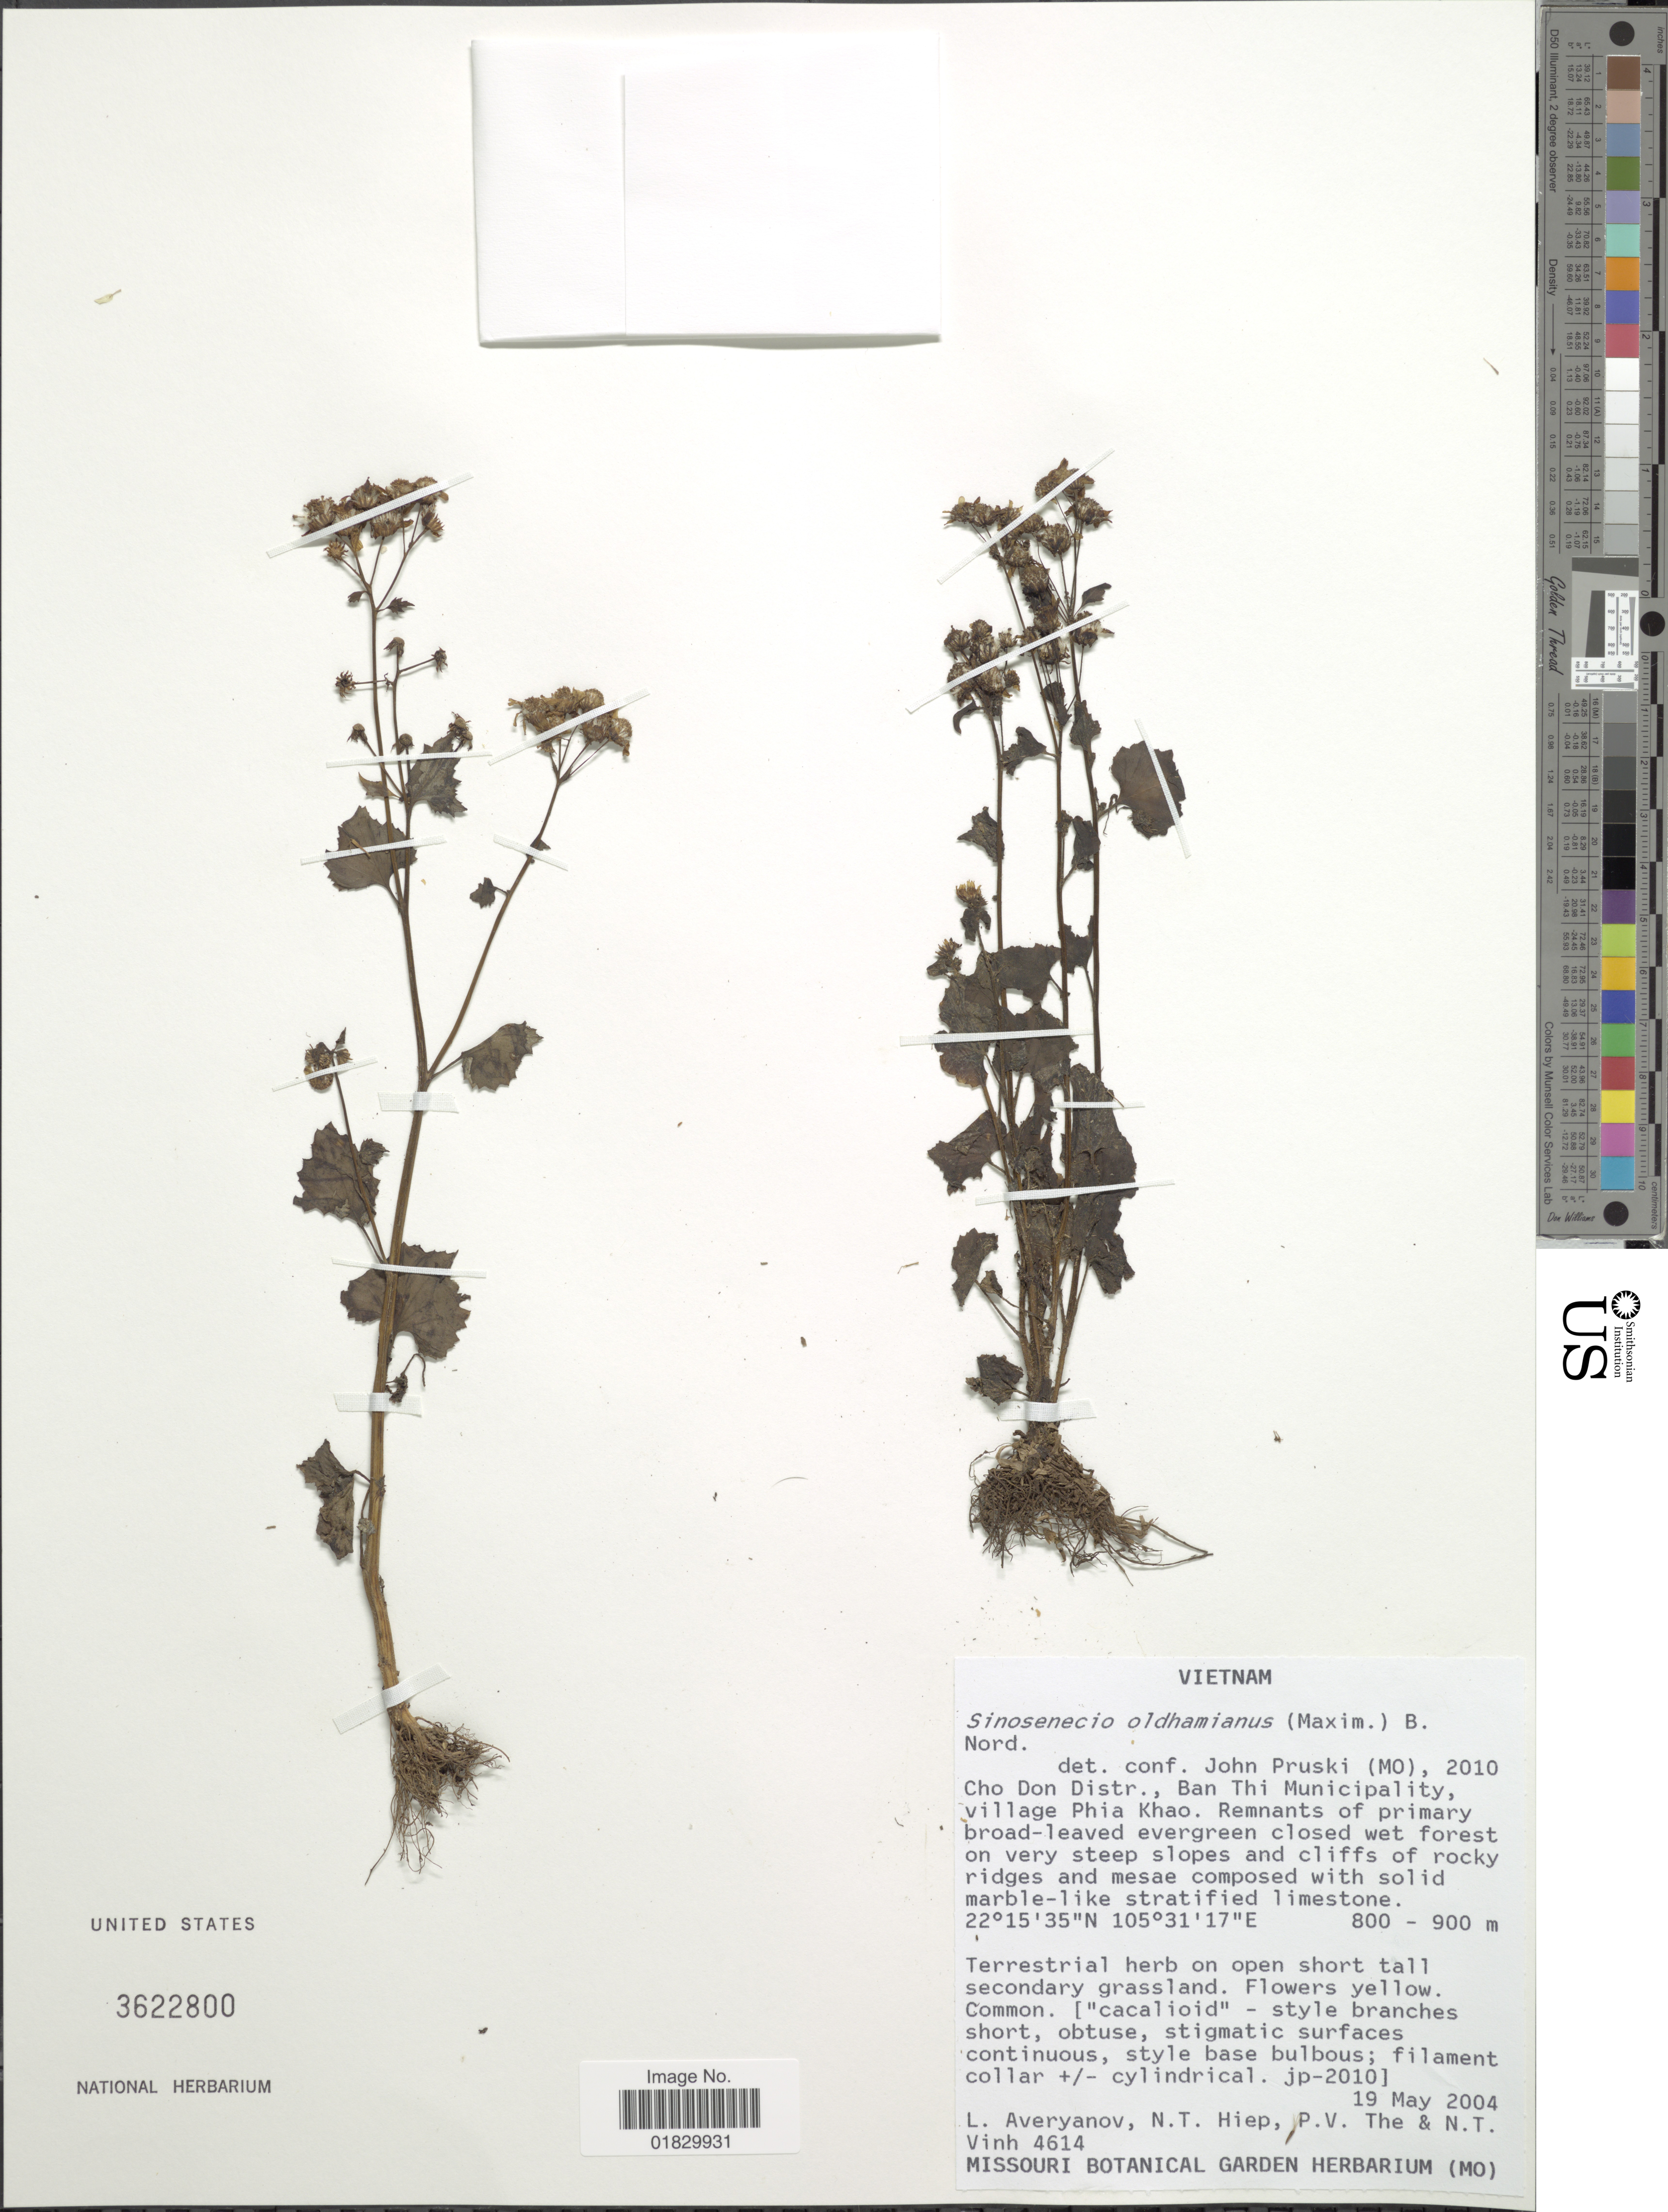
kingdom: Plantae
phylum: Tracheophyta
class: Magnoliopsida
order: Asterales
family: Asteraceae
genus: Sinosenecio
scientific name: Sinosenecio oldhamianus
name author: (Maximowicz) B. Nord.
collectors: L. Averyanov, N. T. Hiep, P. Vinha & N. Vinh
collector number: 4614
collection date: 2004-05-19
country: Vietnam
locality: Cho Don Distr., Ban Thi Municipality, village Phia Khao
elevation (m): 800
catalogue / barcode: US 3622800